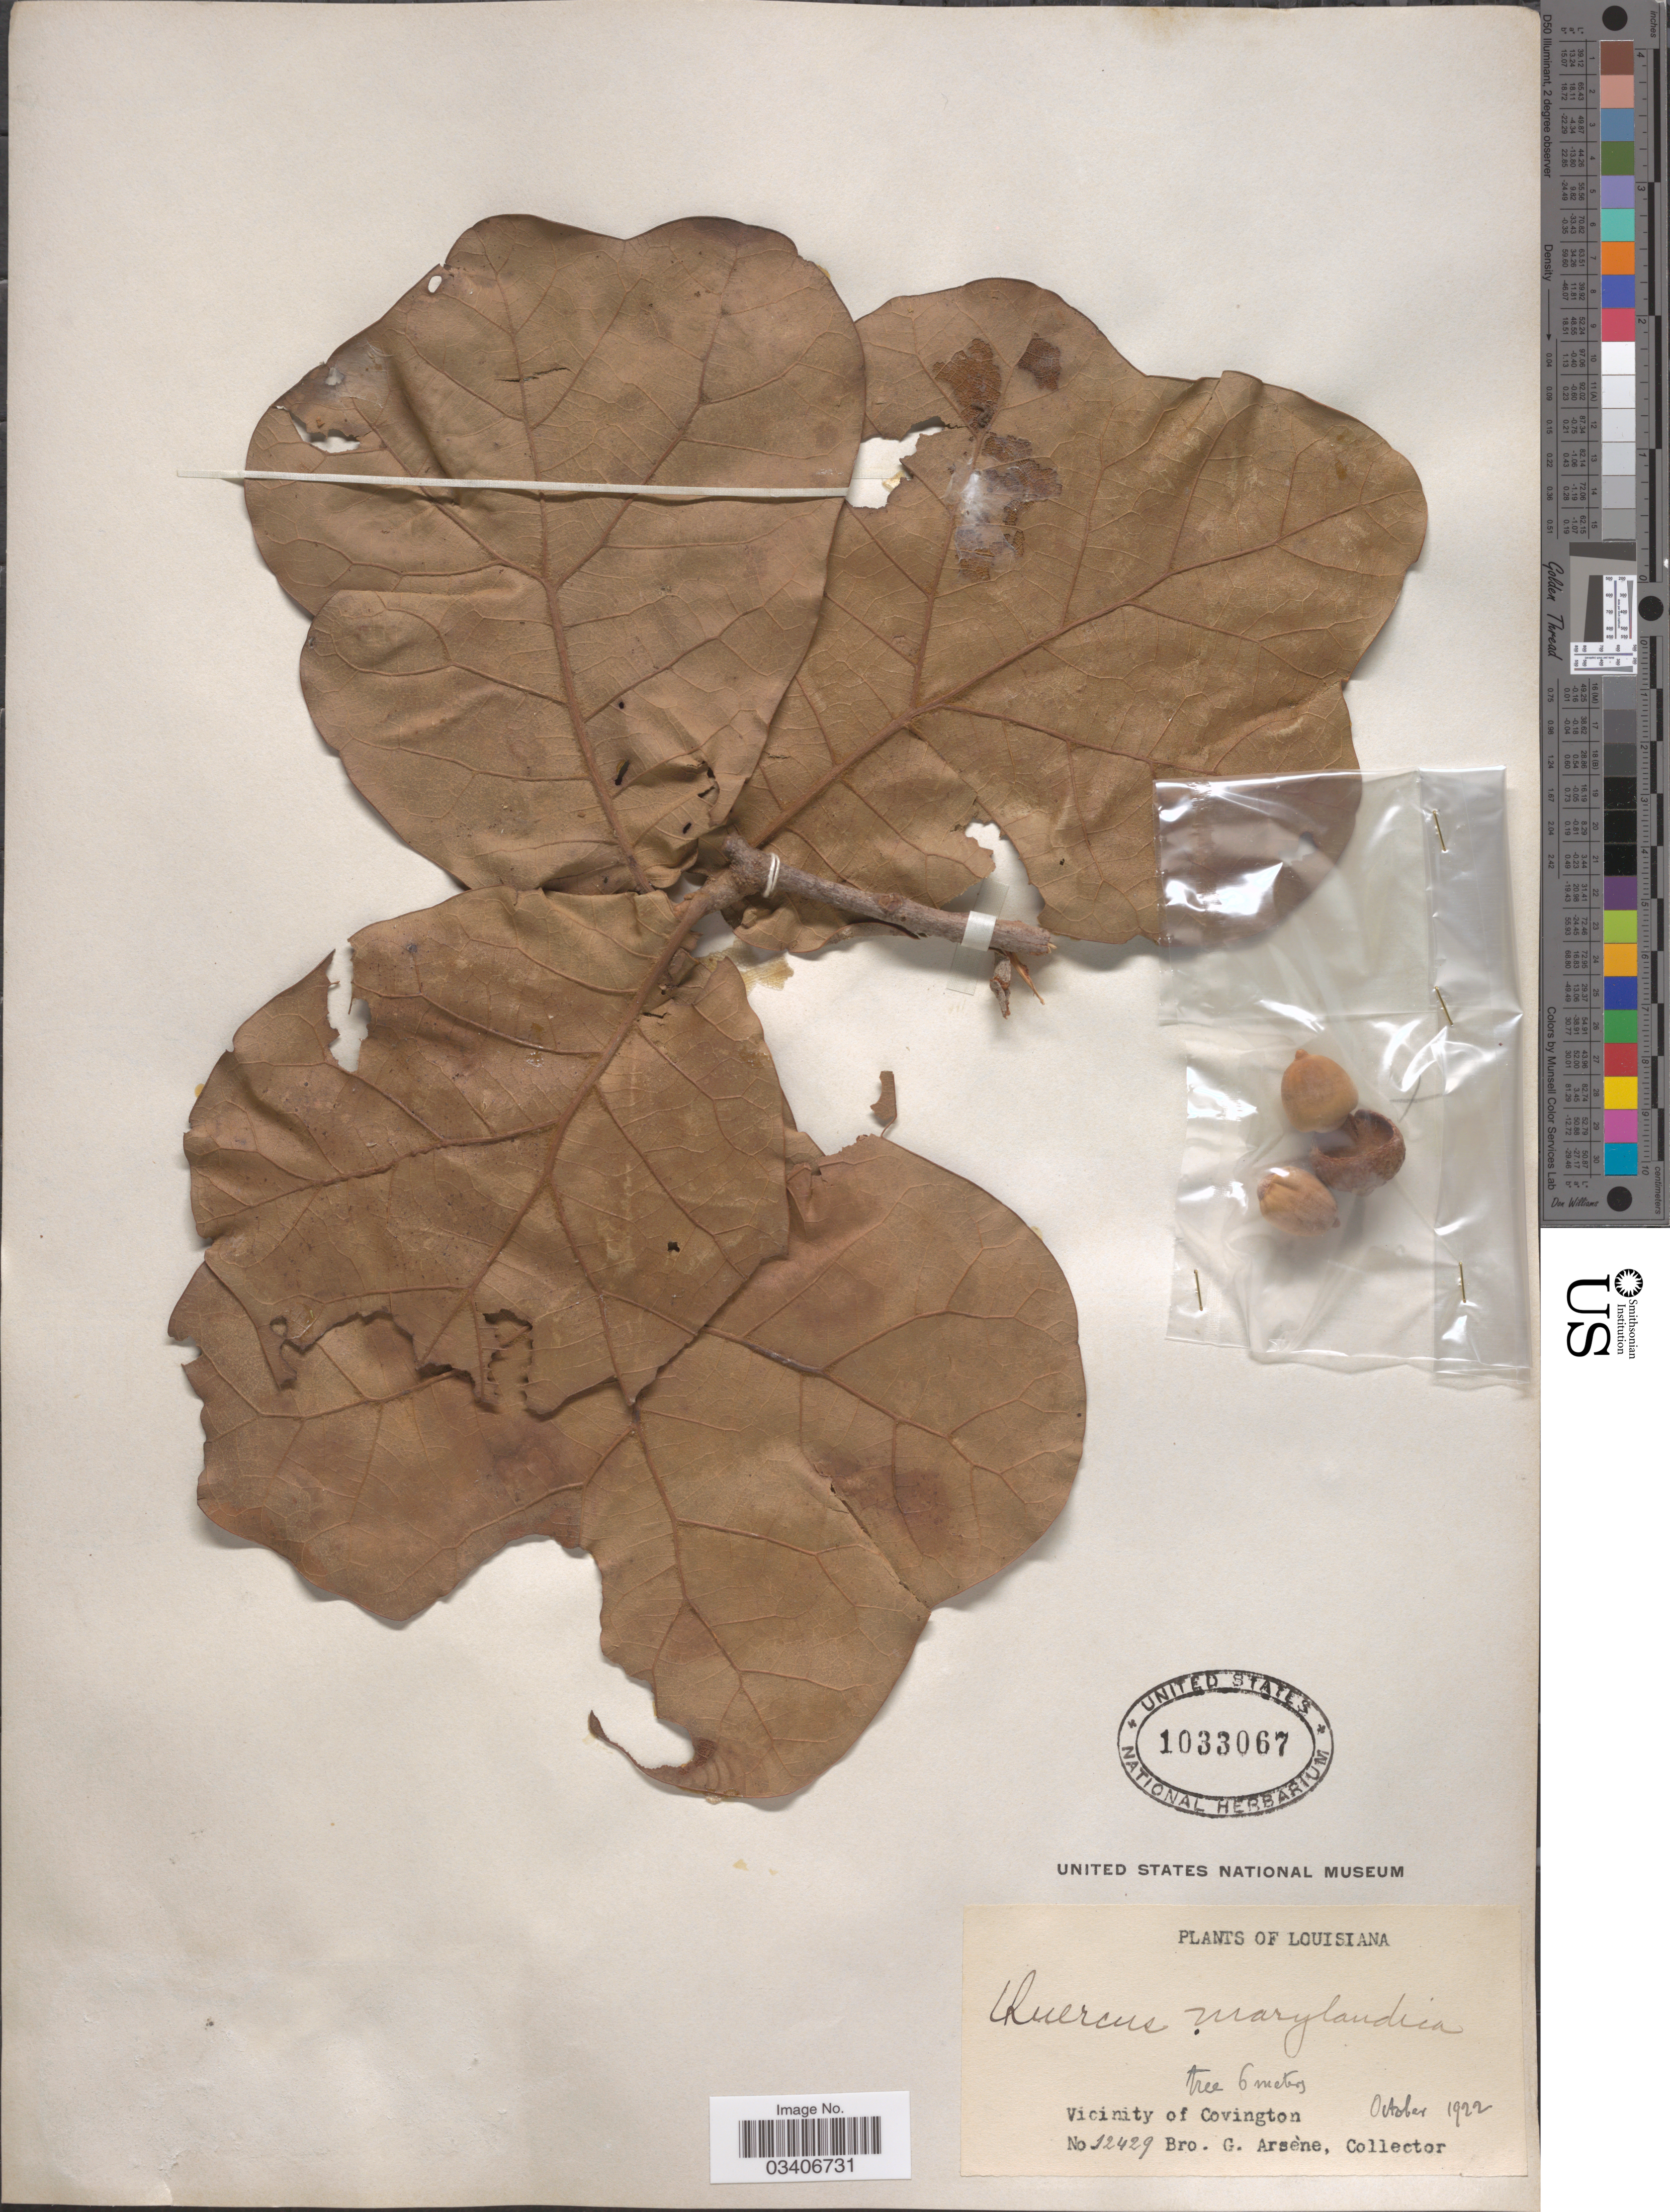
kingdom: Plantae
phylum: Tracheophyta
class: Magnoliopsida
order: Fagales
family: Fagaceae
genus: Quercus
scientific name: Quercus marilandica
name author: (L.) Münchh.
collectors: Bro. G. Arsène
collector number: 12429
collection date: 1922-10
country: United States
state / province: Louisiana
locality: Vicinity of Covington.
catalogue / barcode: US 1033067